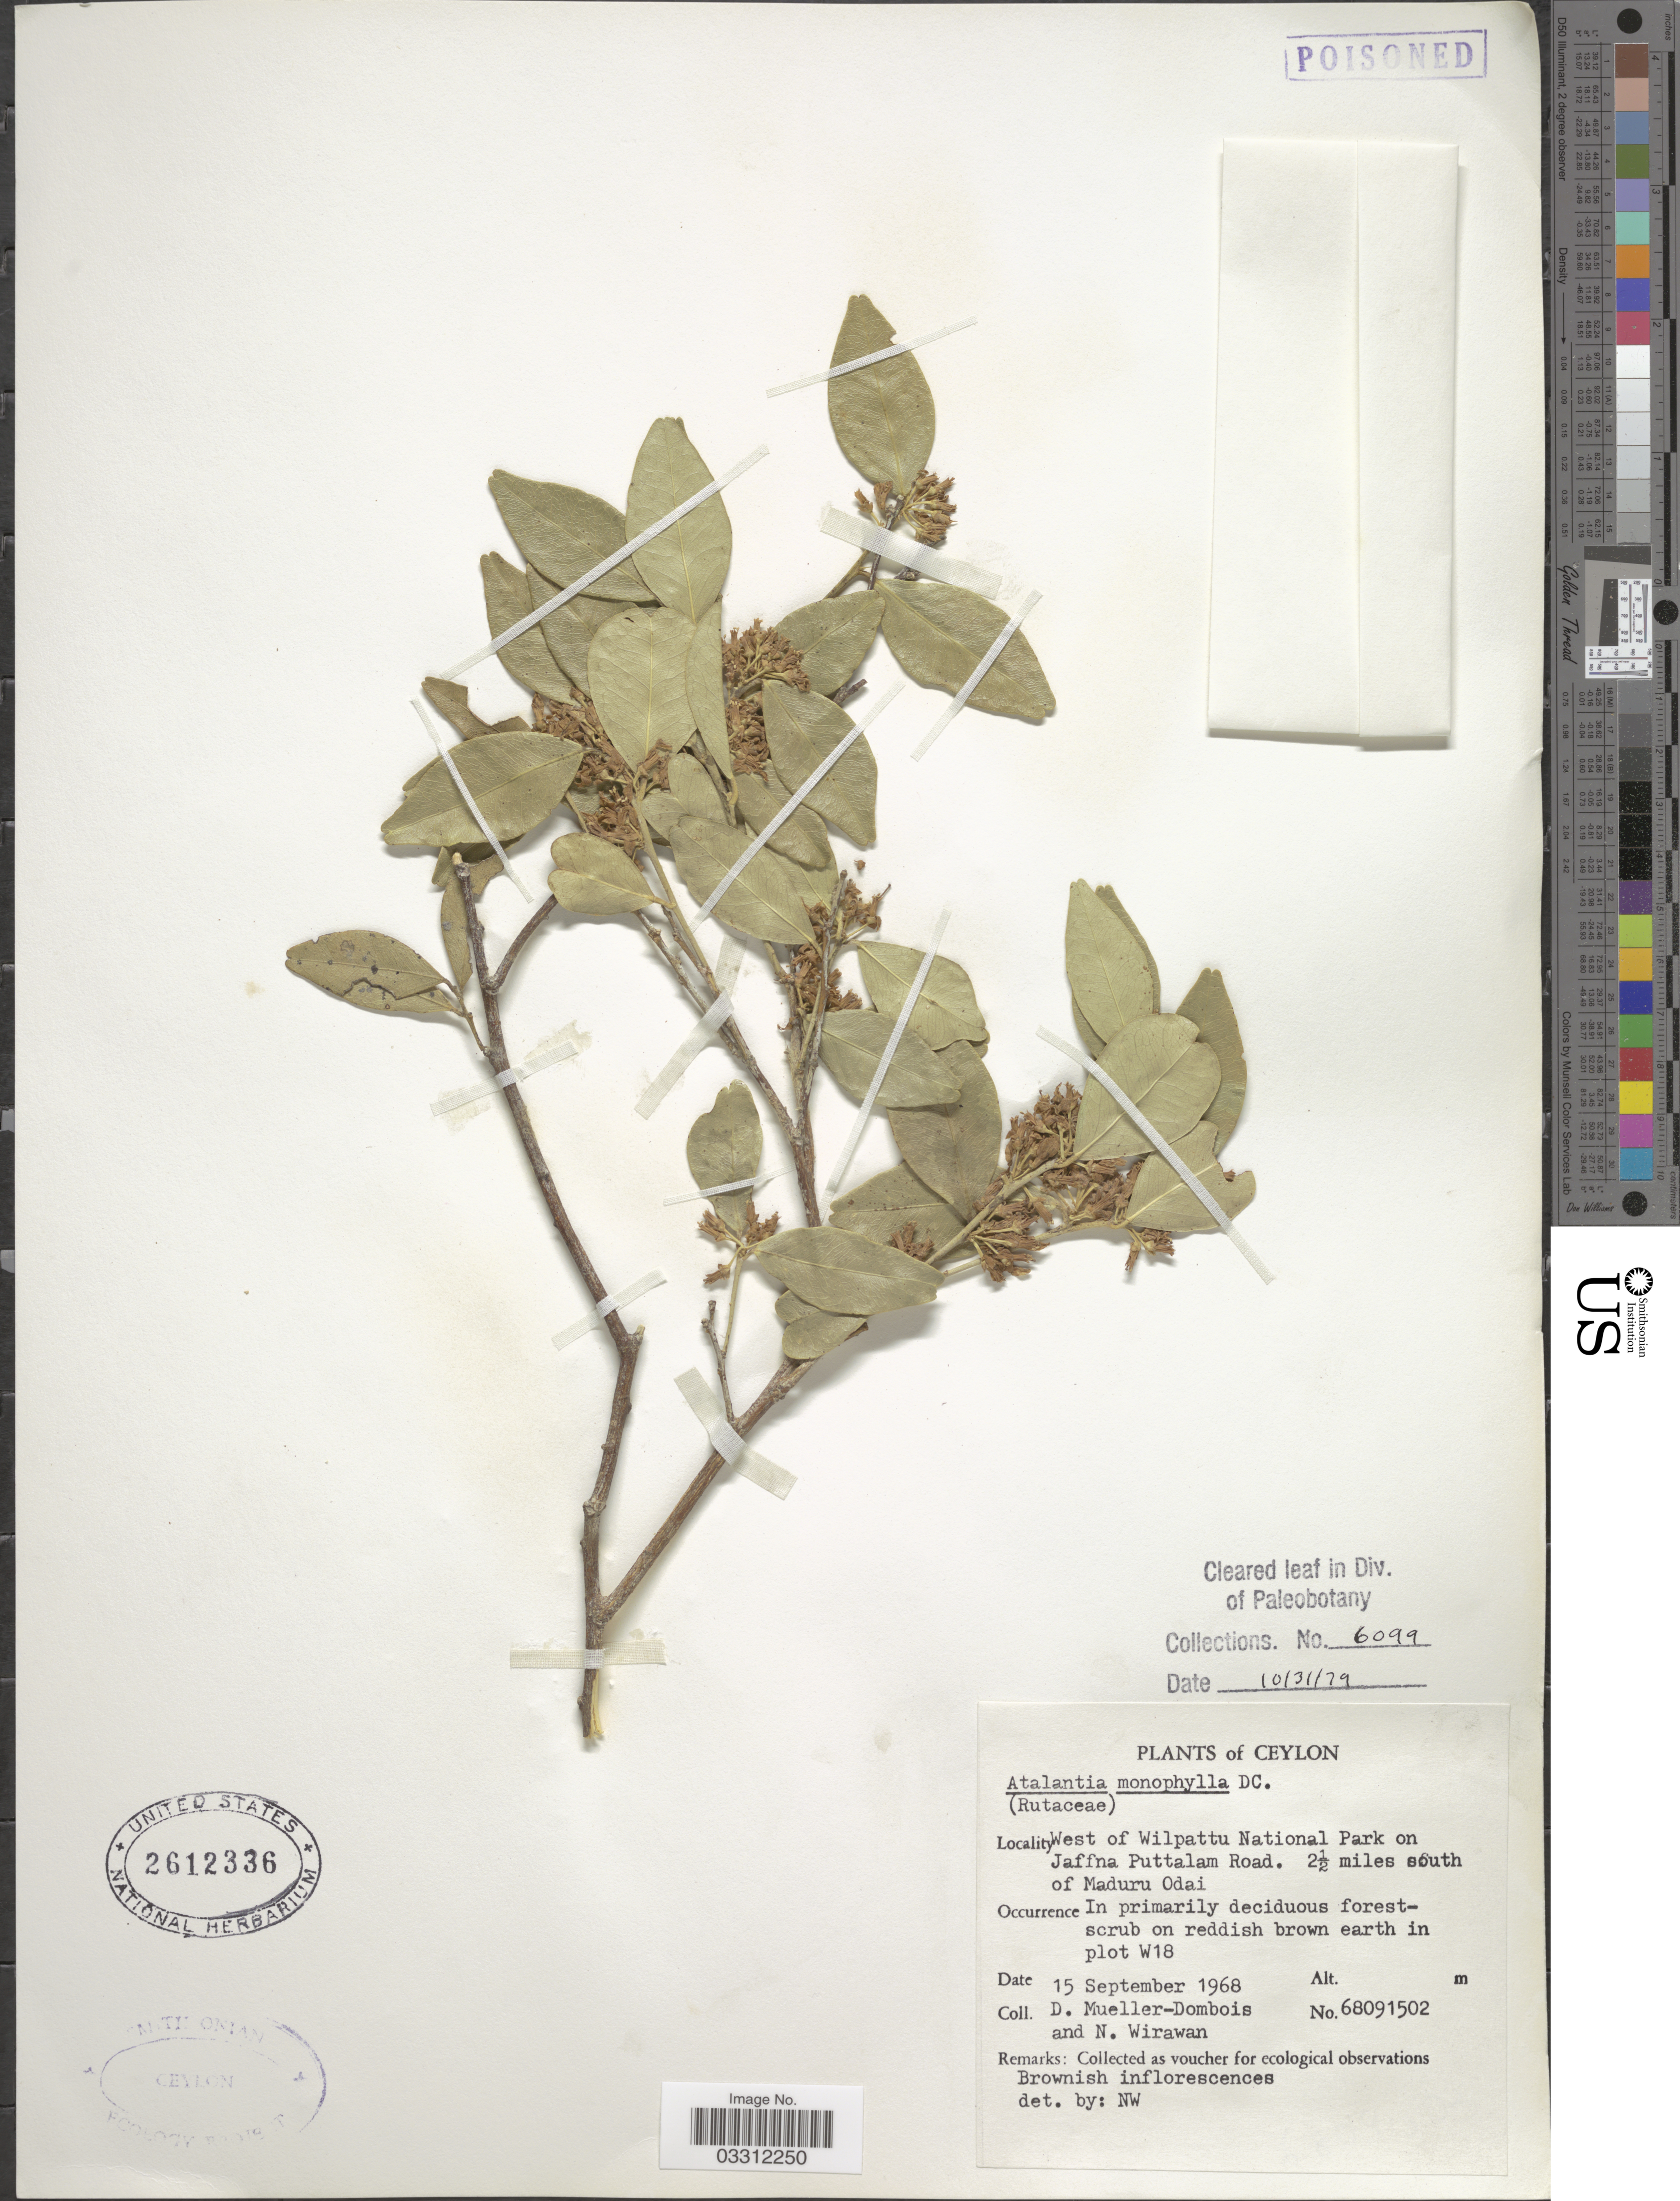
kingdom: Plantae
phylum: Tracheophyta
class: Magnoliopsida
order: Sapindales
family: Rutaceae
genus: Atalantia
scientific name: Atalantia monophylla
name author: (L.) DC.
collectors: D. Mueller-Dombois & N. Wirawan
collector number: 68091502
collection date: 1968-09-15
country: Sri Lanka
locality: Ceylon, West of Wilpattu National Park on Jaffna Puttalam Road. 2½ miles south of Maduru Odai, in plot W18.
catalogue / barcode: US 2612336